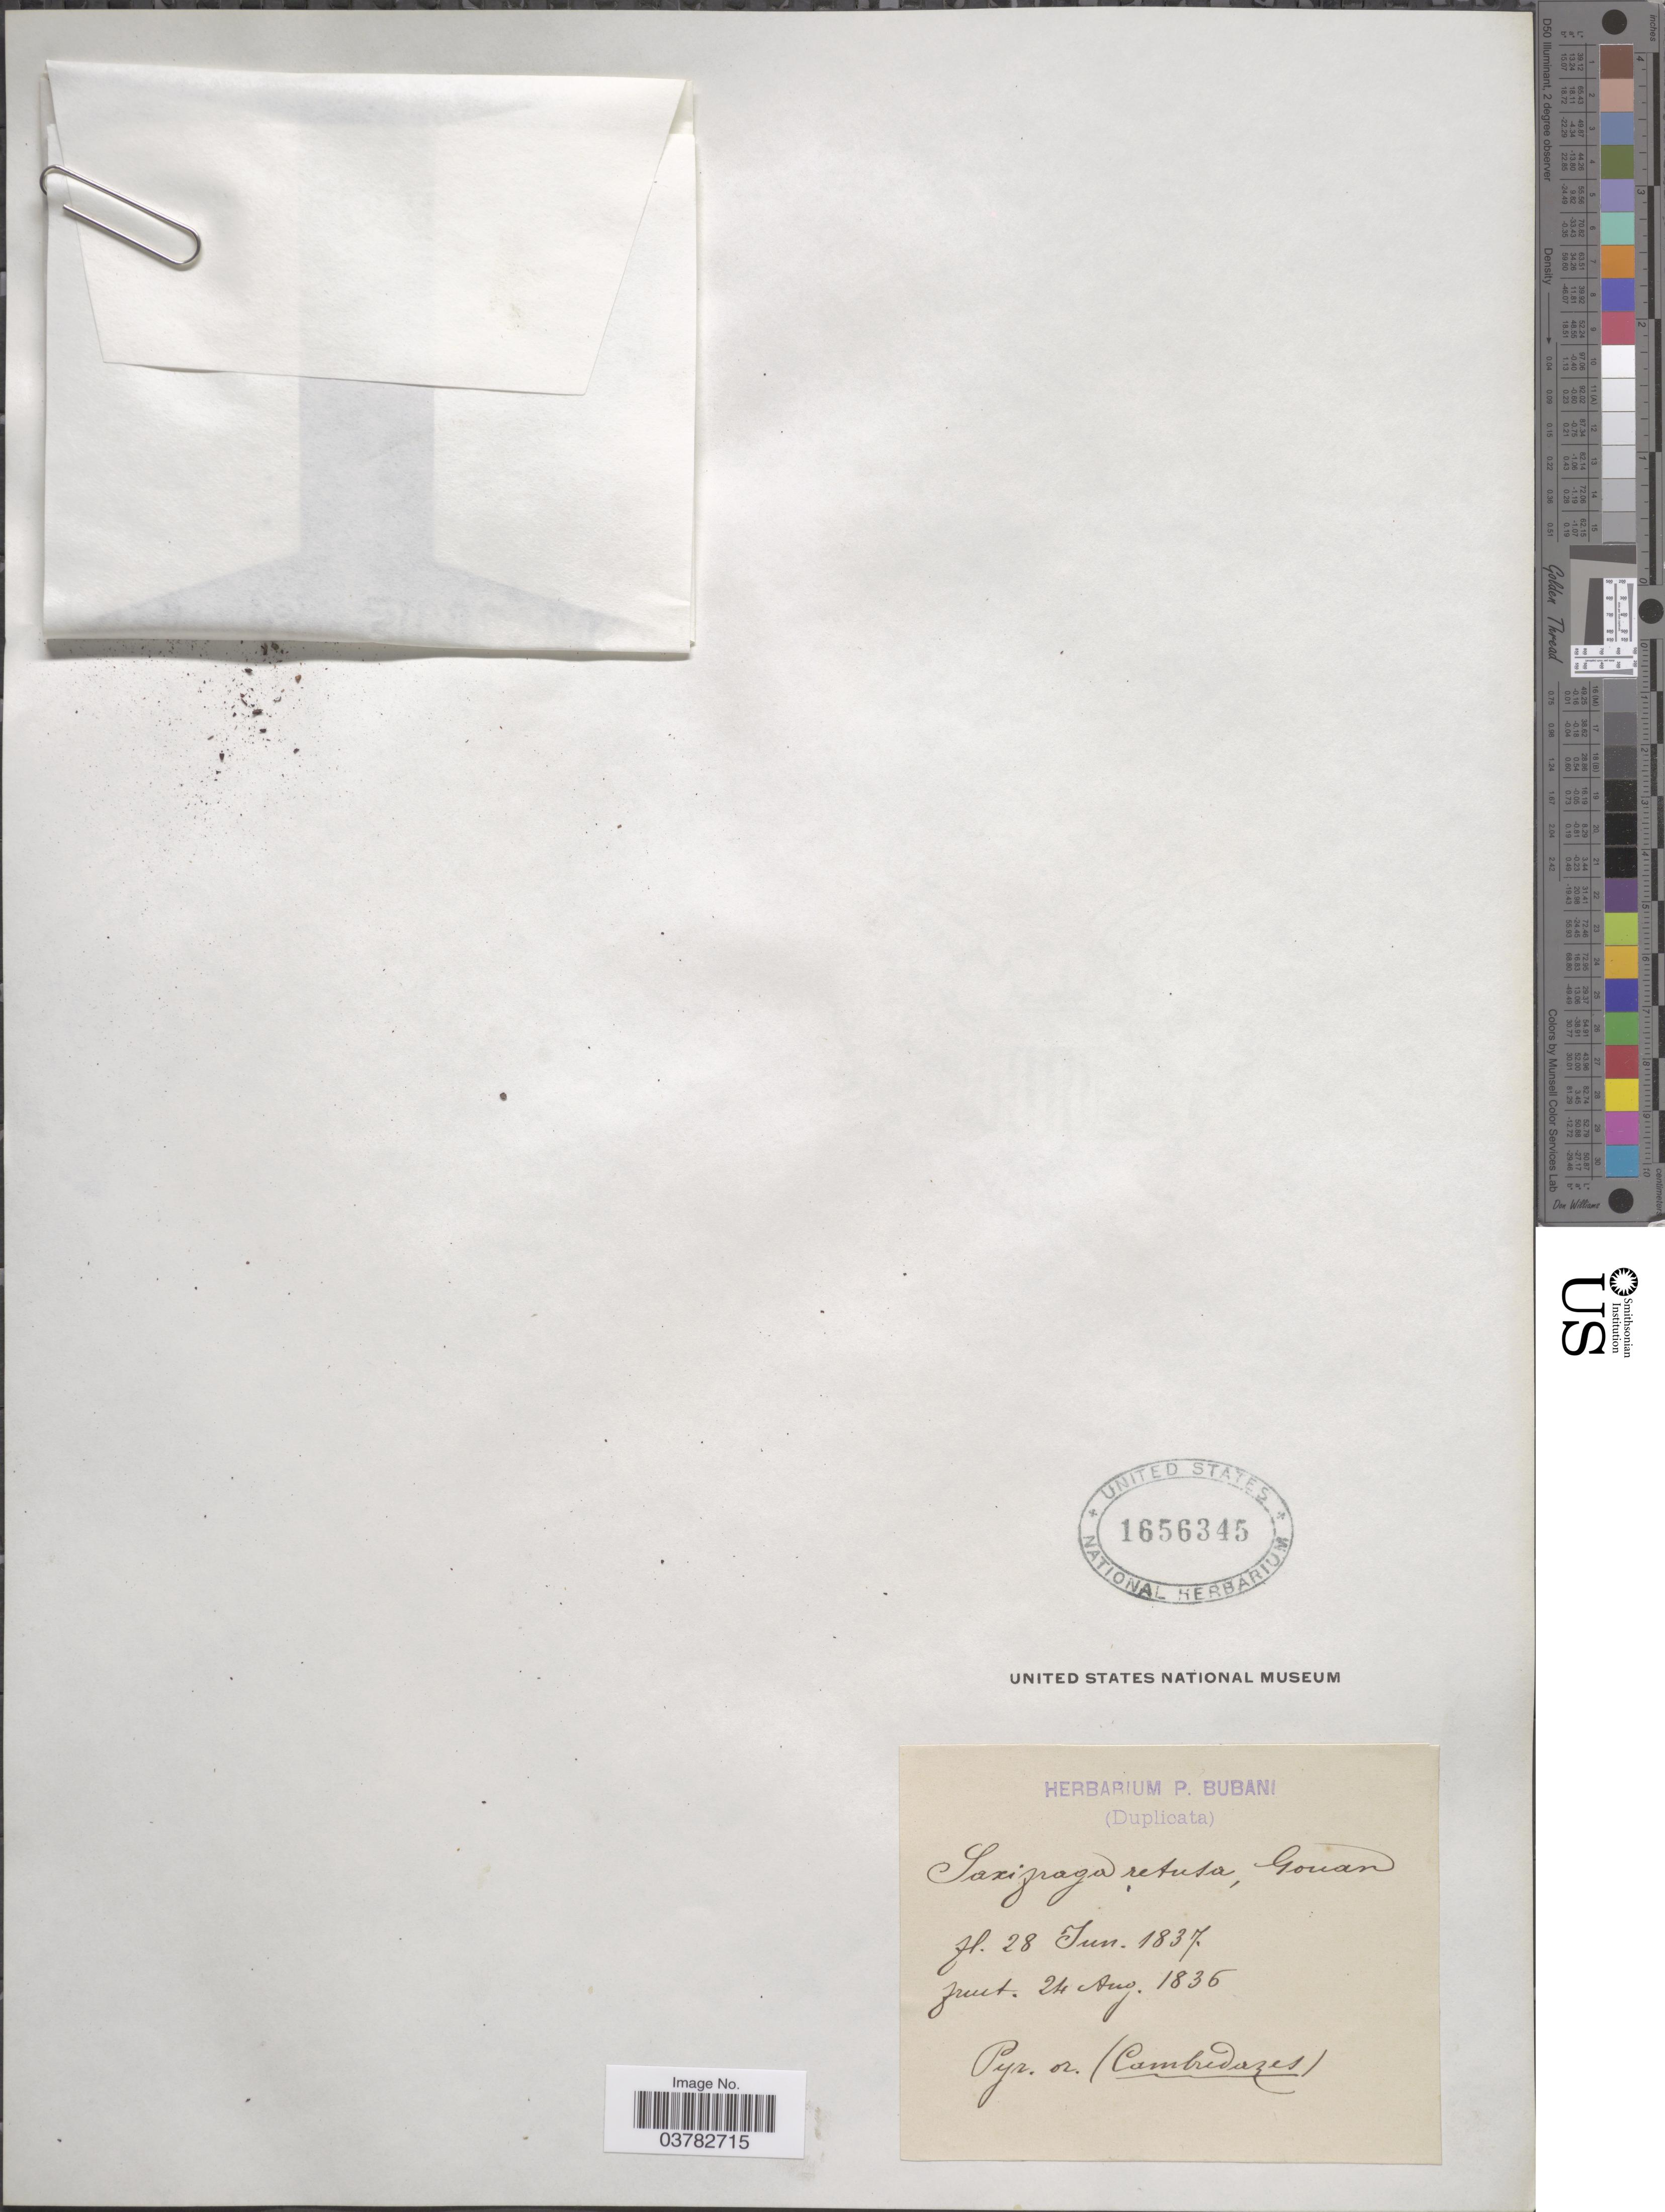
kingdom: Plantae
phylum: Tracheophyta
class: Magnoliopsida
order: Saxifragales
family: Saxifragaceae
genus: Saxifraga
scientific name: Saxifraga retusa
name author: Gouan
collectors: ex herb. P. Bubani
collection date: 1836-08-24/1837-06-28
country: France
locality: Pyr. or (Campbridazes).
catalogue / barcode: US 1656345